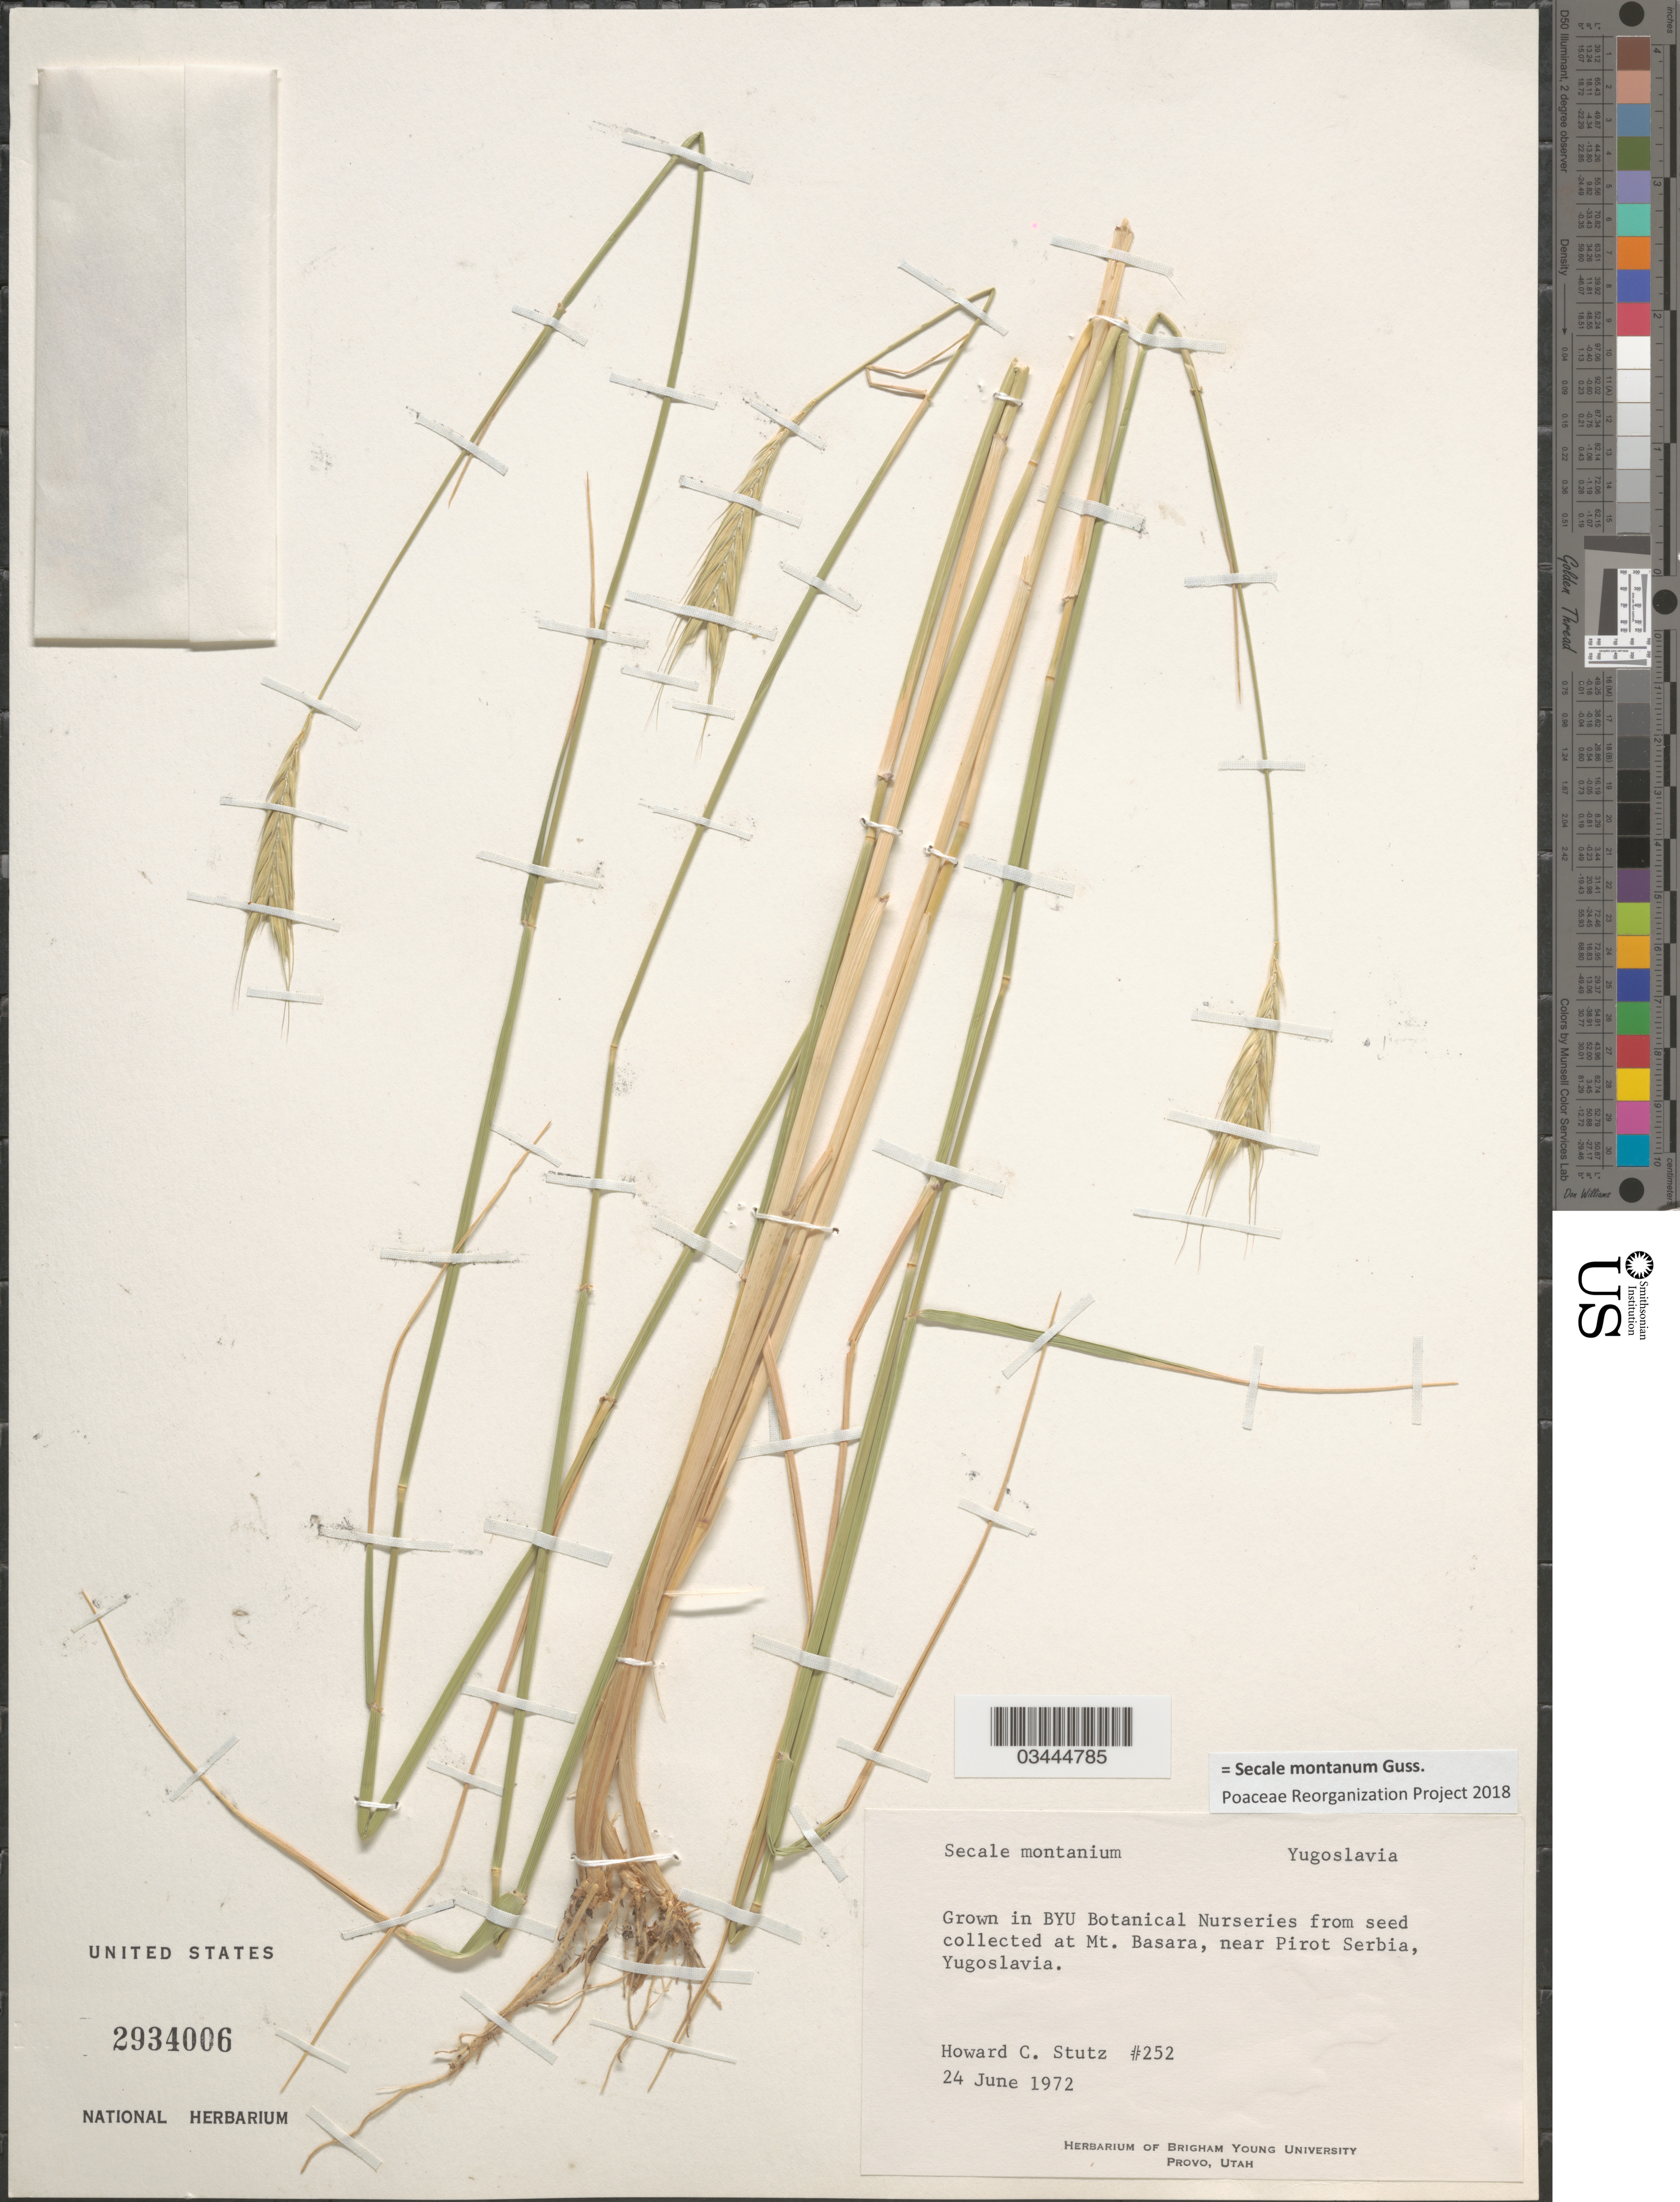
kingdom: Plantae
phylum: Tracheophyta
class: Liliopsida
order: Poales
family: Poaceae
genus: Secale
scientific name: Secale montanum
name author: Gussone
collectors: H. Stutz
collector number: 252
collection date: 1972-06-24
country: United States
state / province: Utah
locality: In BYU Botanical Nurseries.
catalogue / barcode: US 2934006